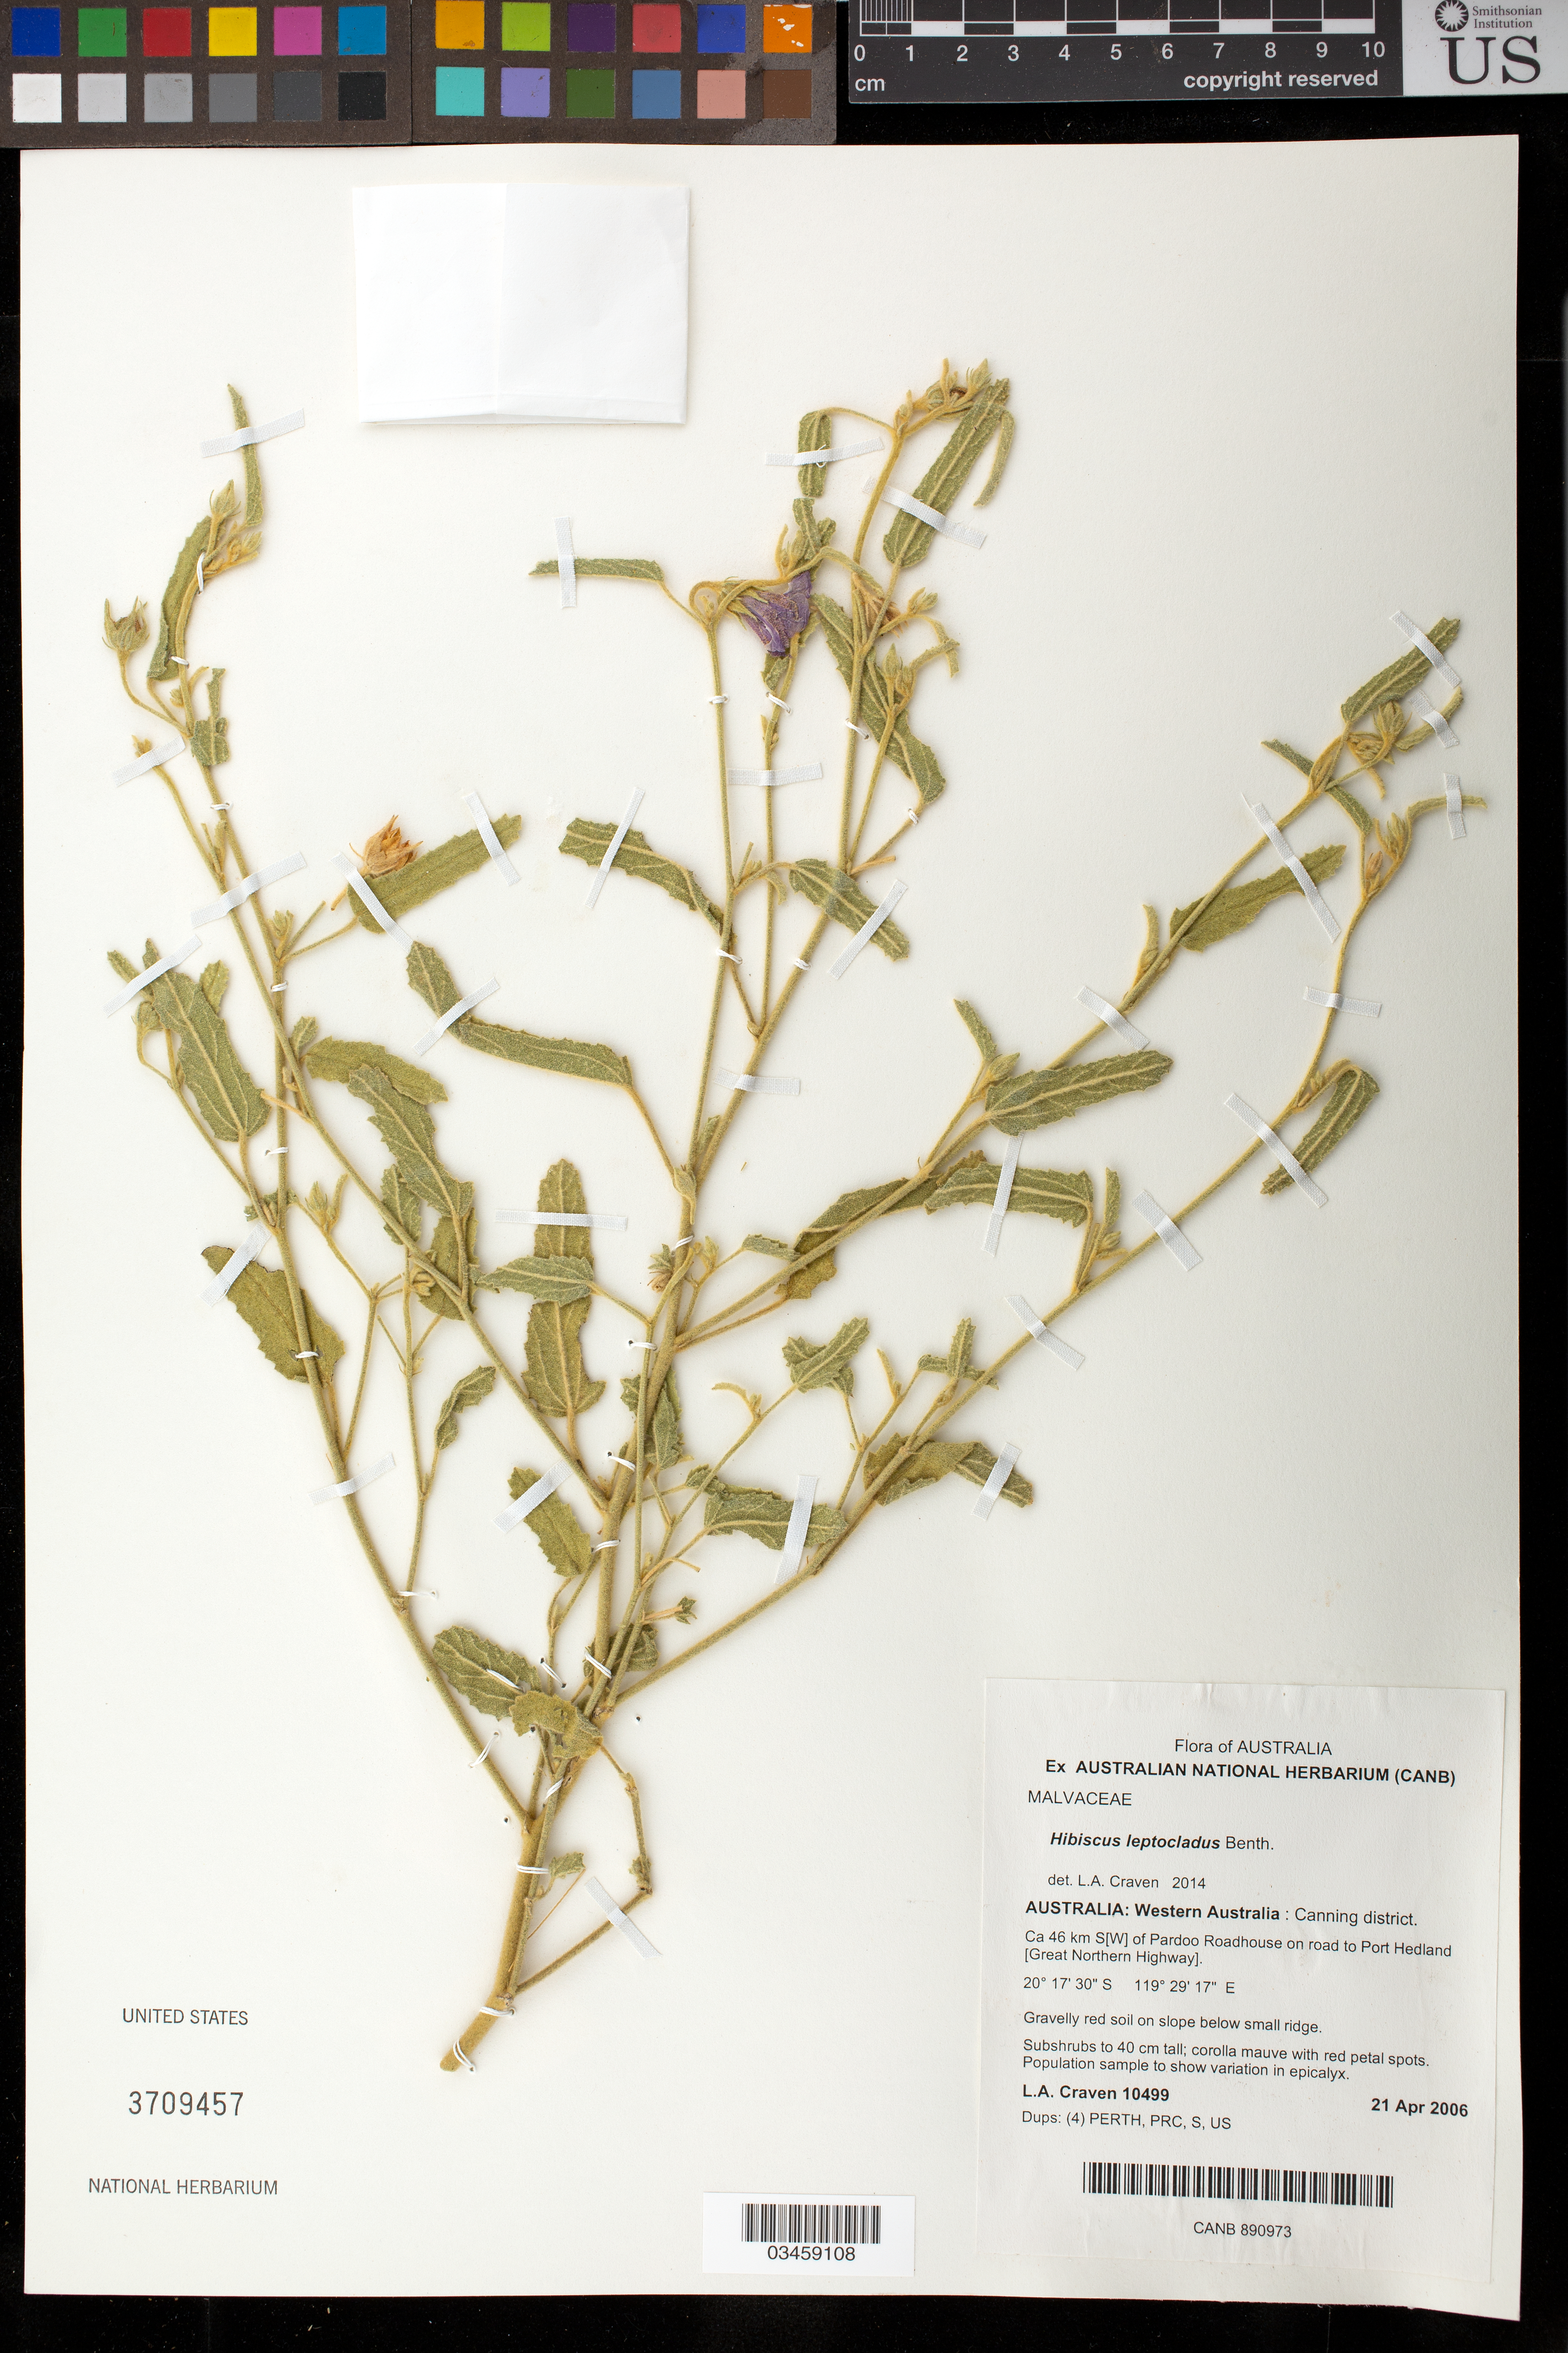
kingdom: Plantae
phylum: Tracheophyta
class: Magnoliopsida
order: Malvales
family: Malvaceae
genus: Hibiscus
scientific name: Hibiscus leptocladus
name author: Benth.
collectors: L. A. Craven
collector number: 10499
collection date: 2006-04-21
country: Australia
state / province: Western Australia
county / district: Canning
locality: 46 km SW of Pardoo Roadhouse on road to Port Hedland, Great Northern Hwy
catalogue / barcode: US 3709457